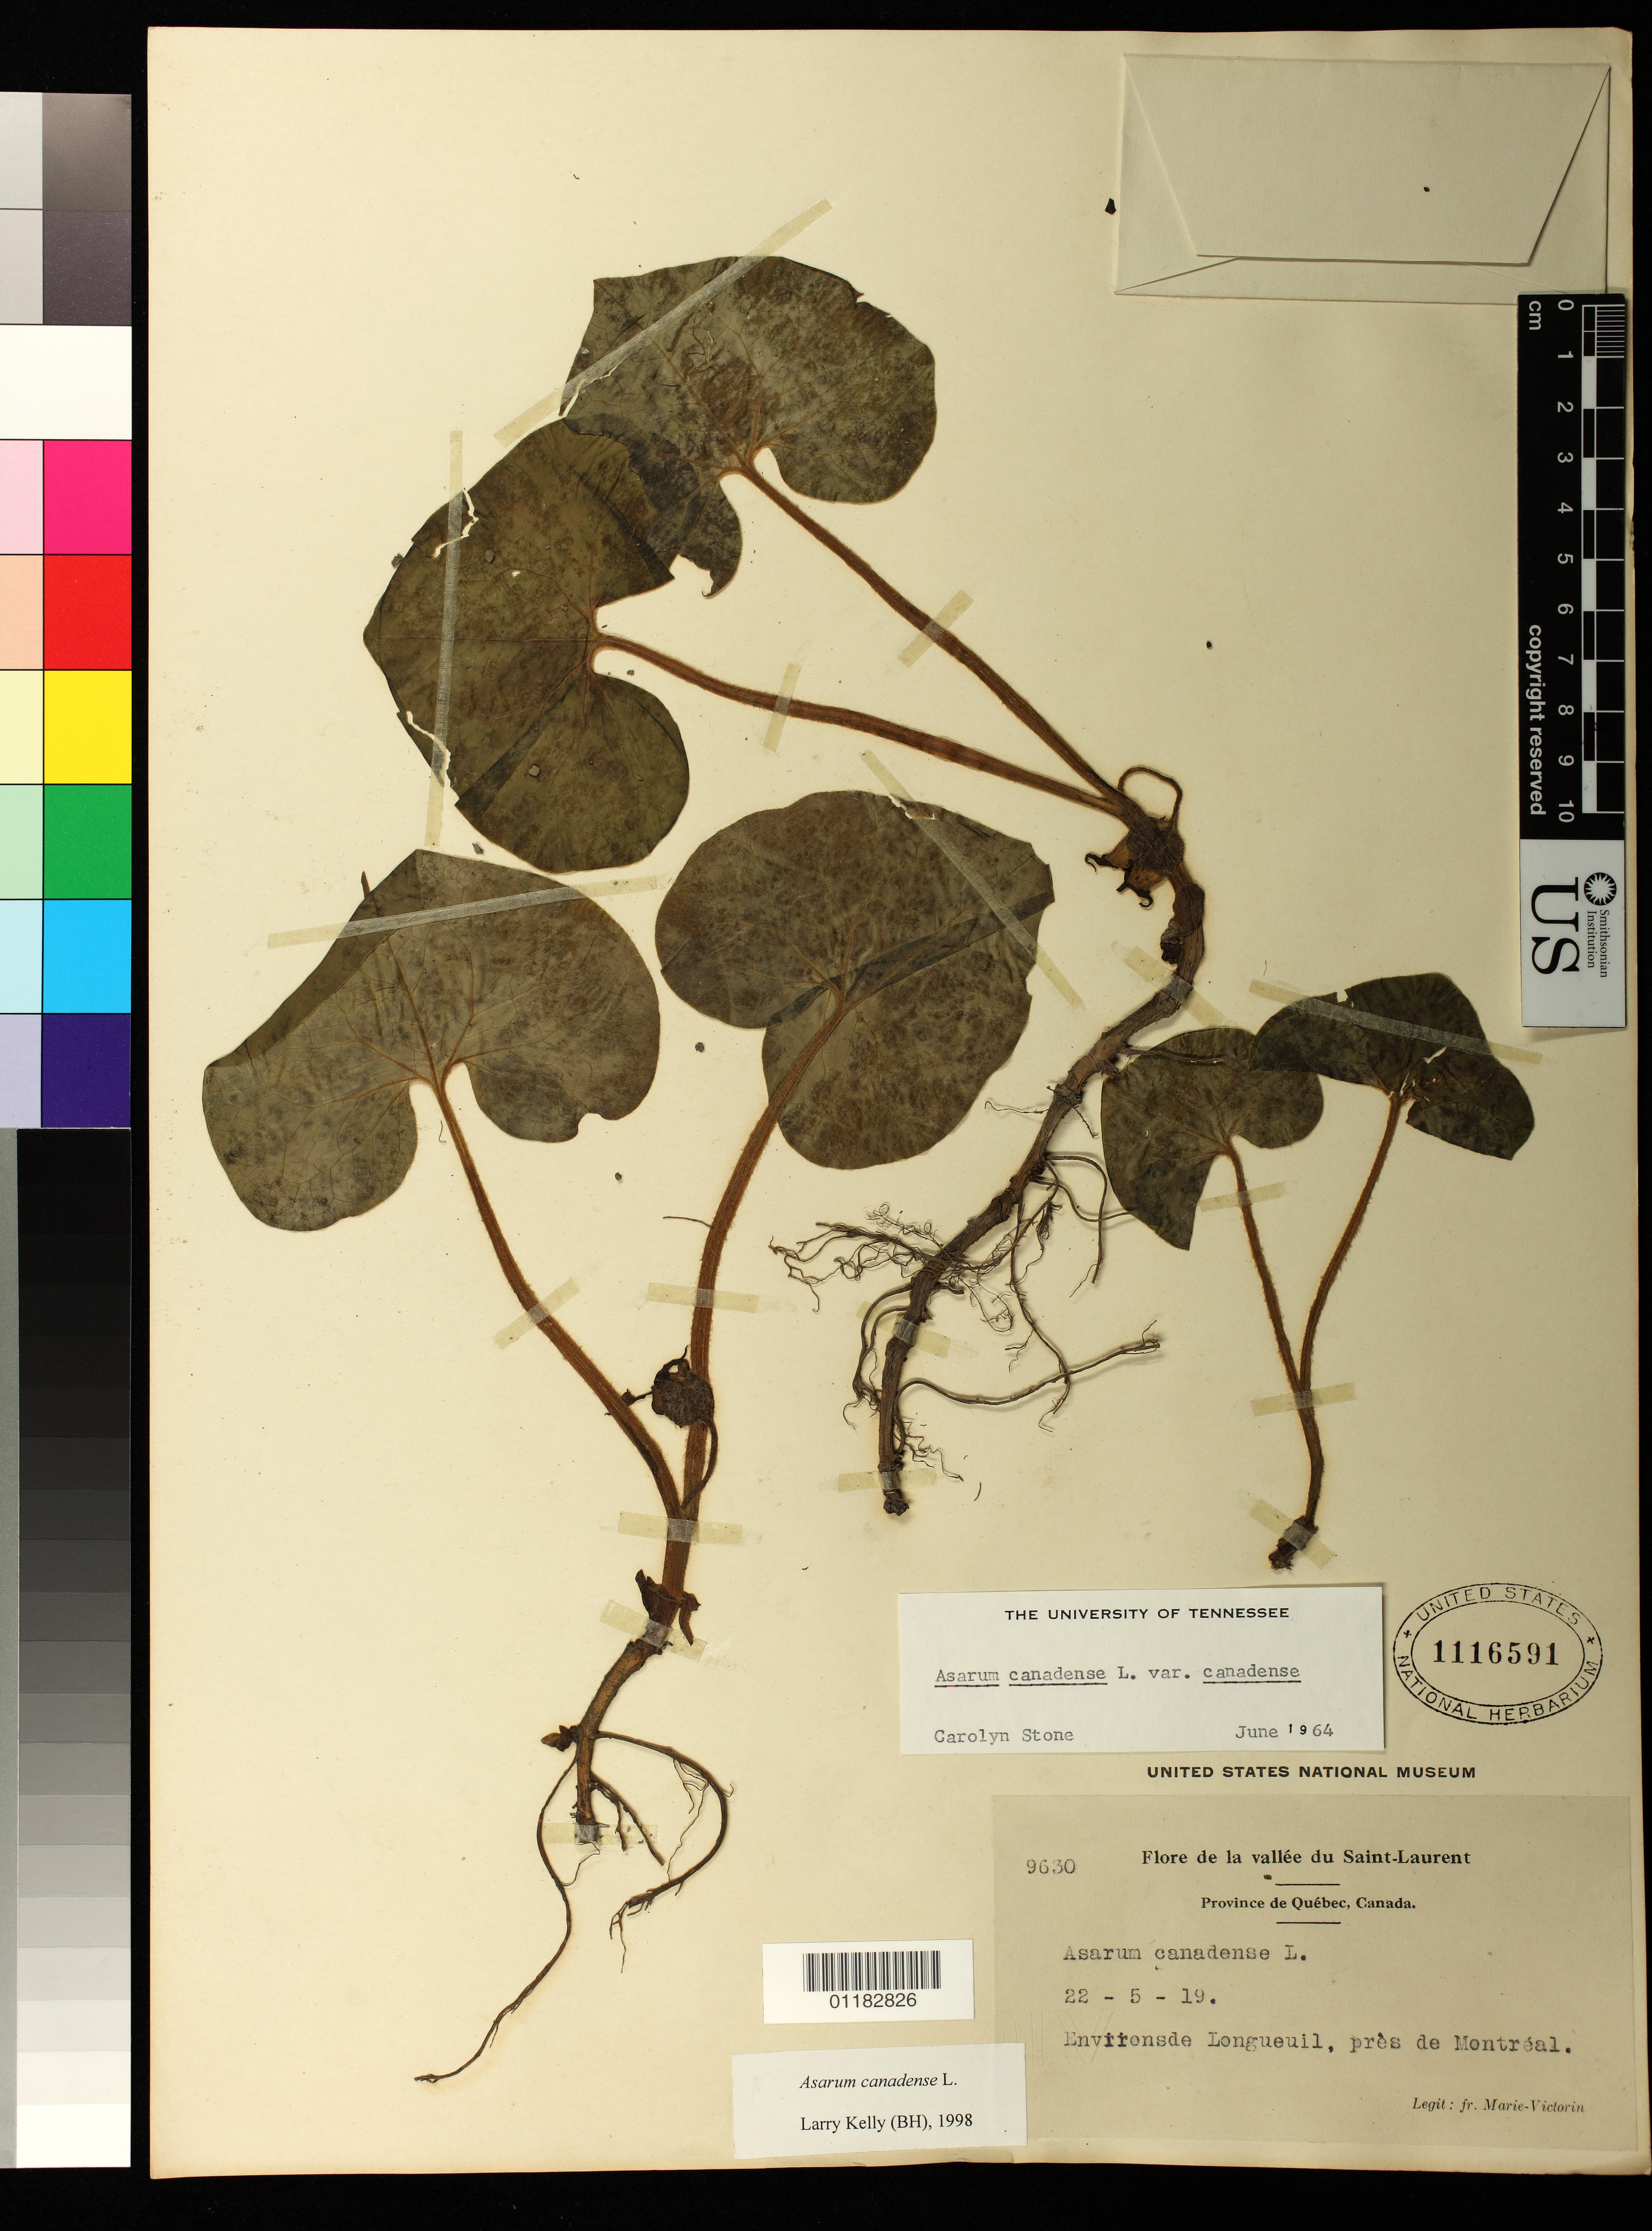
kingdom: Plantae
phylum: Tracheophyta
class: Magnoliopsida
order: Piperales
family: Aristolochiaceae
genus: Asarum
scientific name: Asarum canadense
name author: L.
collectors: Fr. Marie-Victorin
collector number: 9630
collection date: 1919-05-22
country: Canada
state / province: Quebec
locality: Environs de Longueuil, près de Montréal.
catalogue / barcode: US 1116591